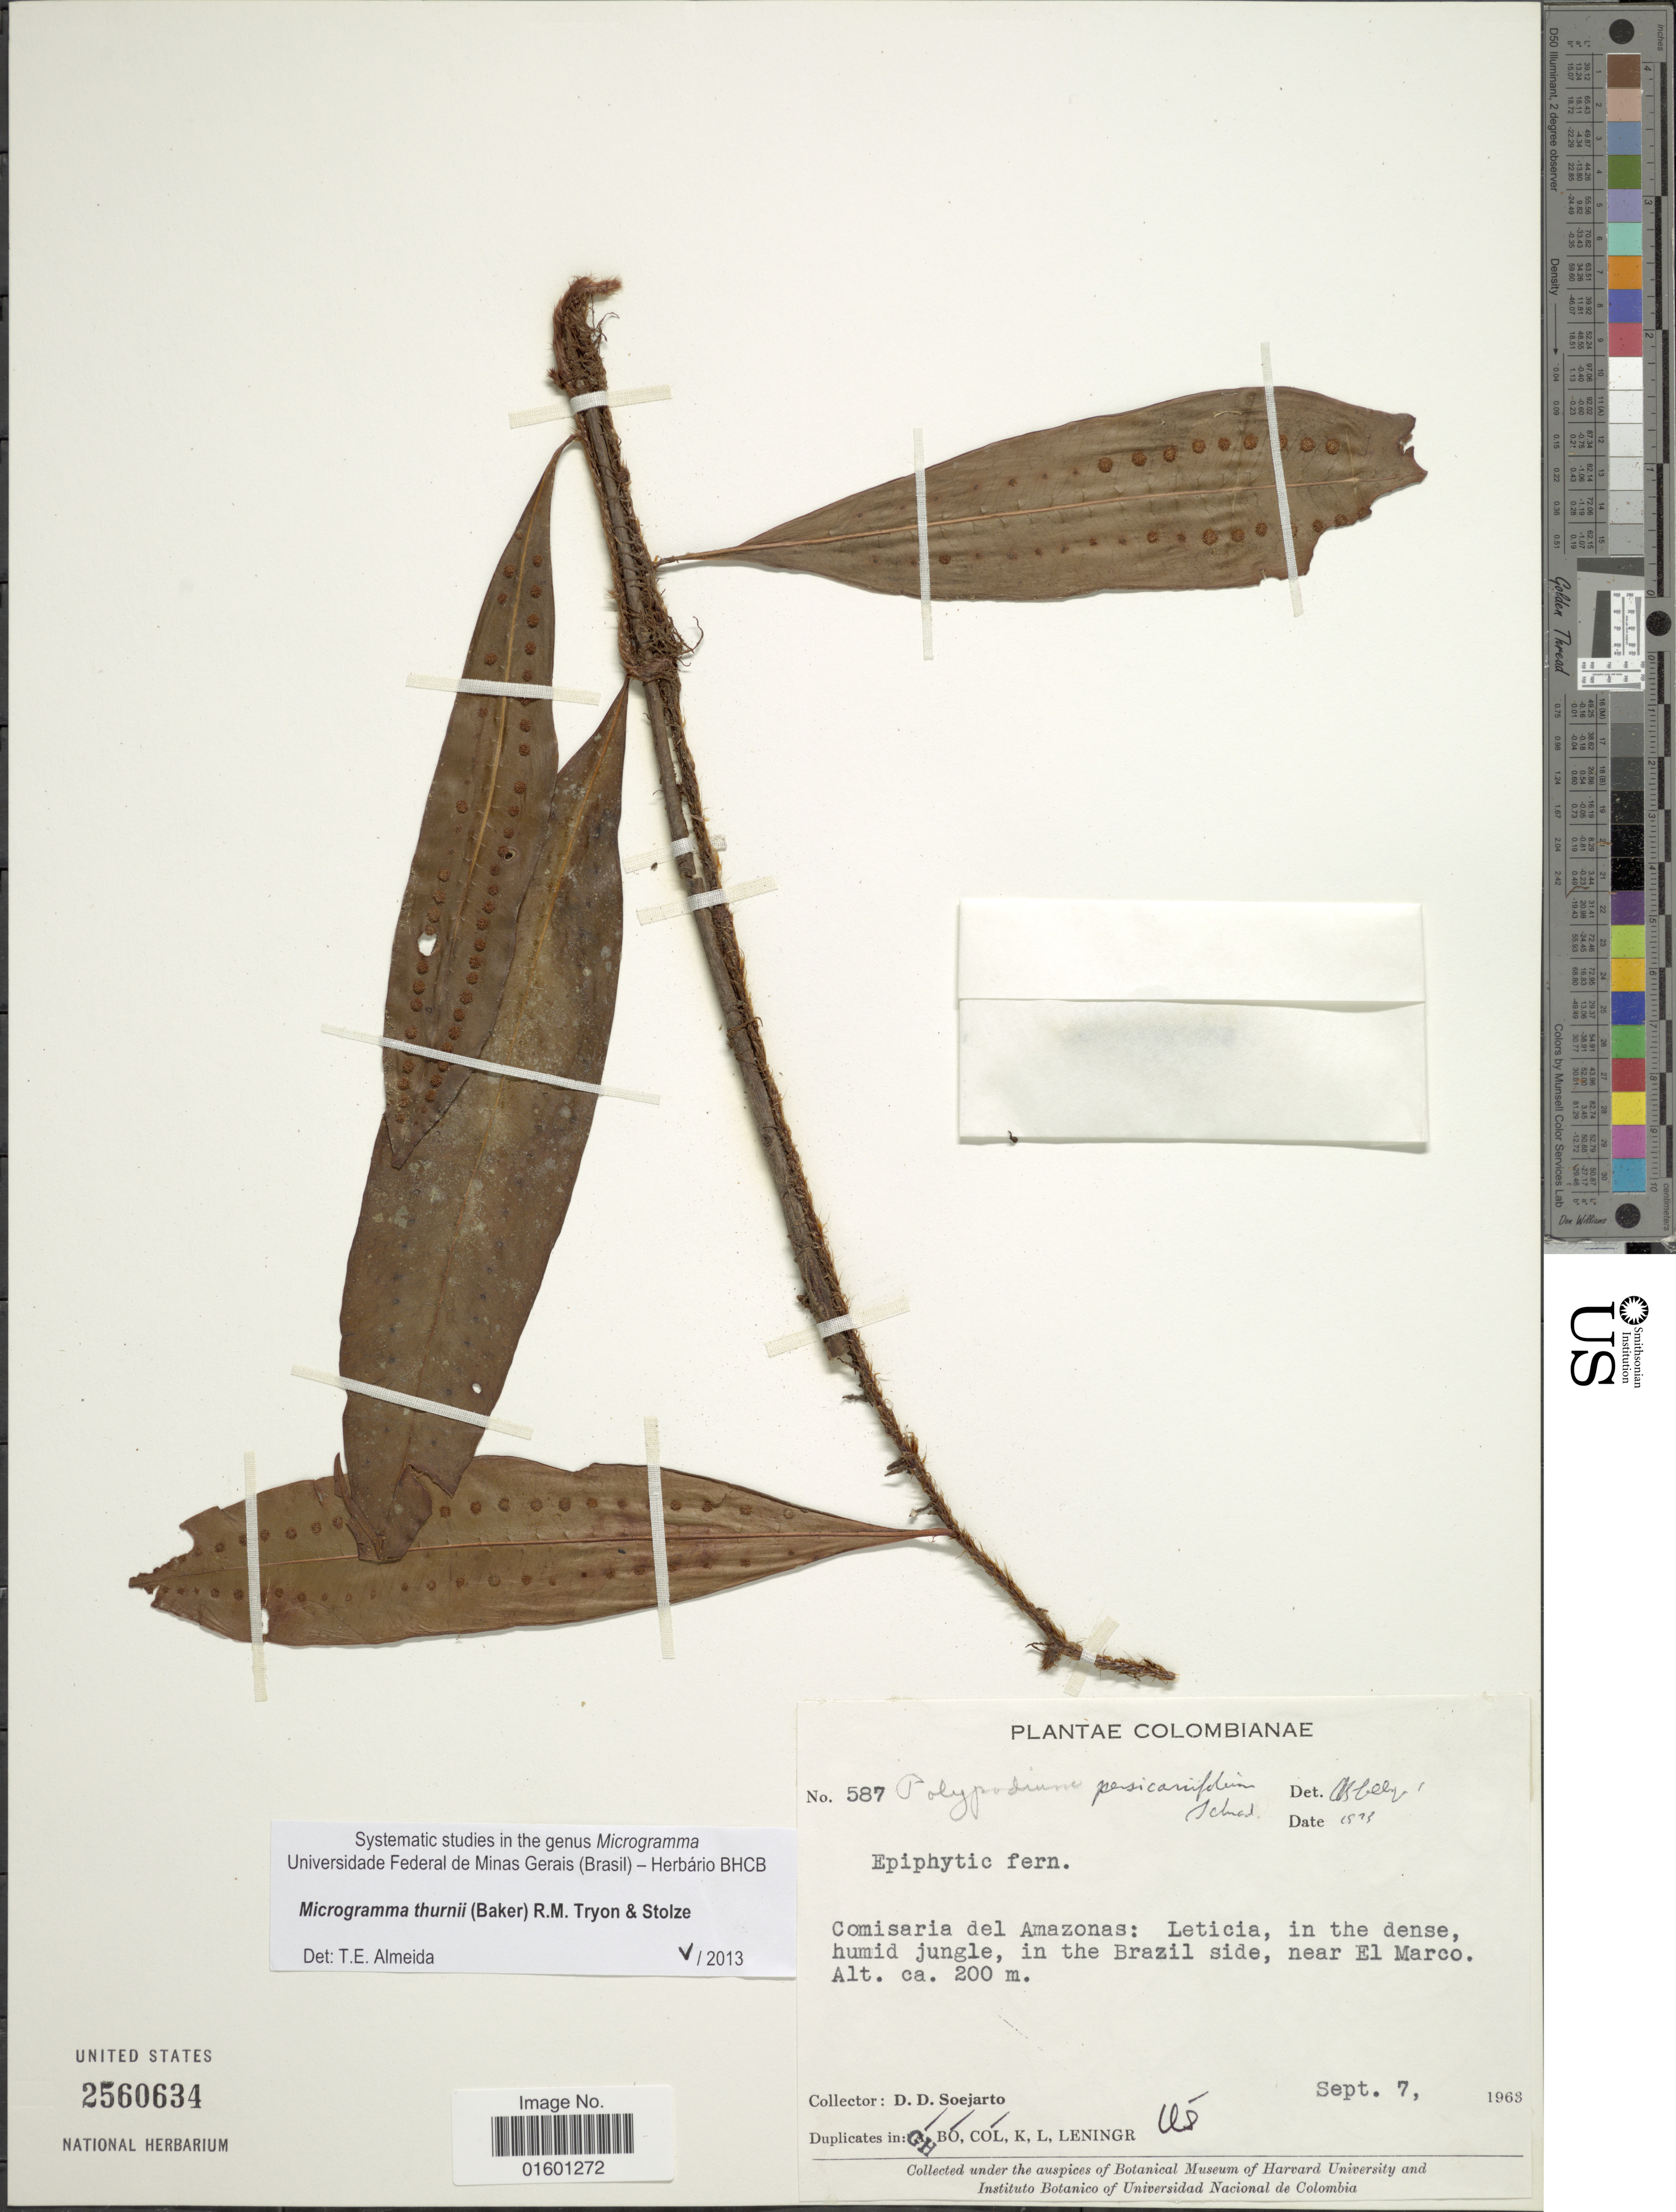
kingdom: Plantae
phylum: Tracheophyta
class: Polypodiopsida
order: Polypodiales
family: Polypodiaceae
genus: Microgramma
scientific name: Microgramma thurnii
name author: (Baker) R.M. Tryon & Stolze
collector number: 587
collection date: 1963-09-07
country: Colombia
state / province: Amazônas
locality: Comisaria del Amazonas: Leticia, in the Brazil side, near El Marco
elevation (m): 200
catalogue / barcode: US 2560634